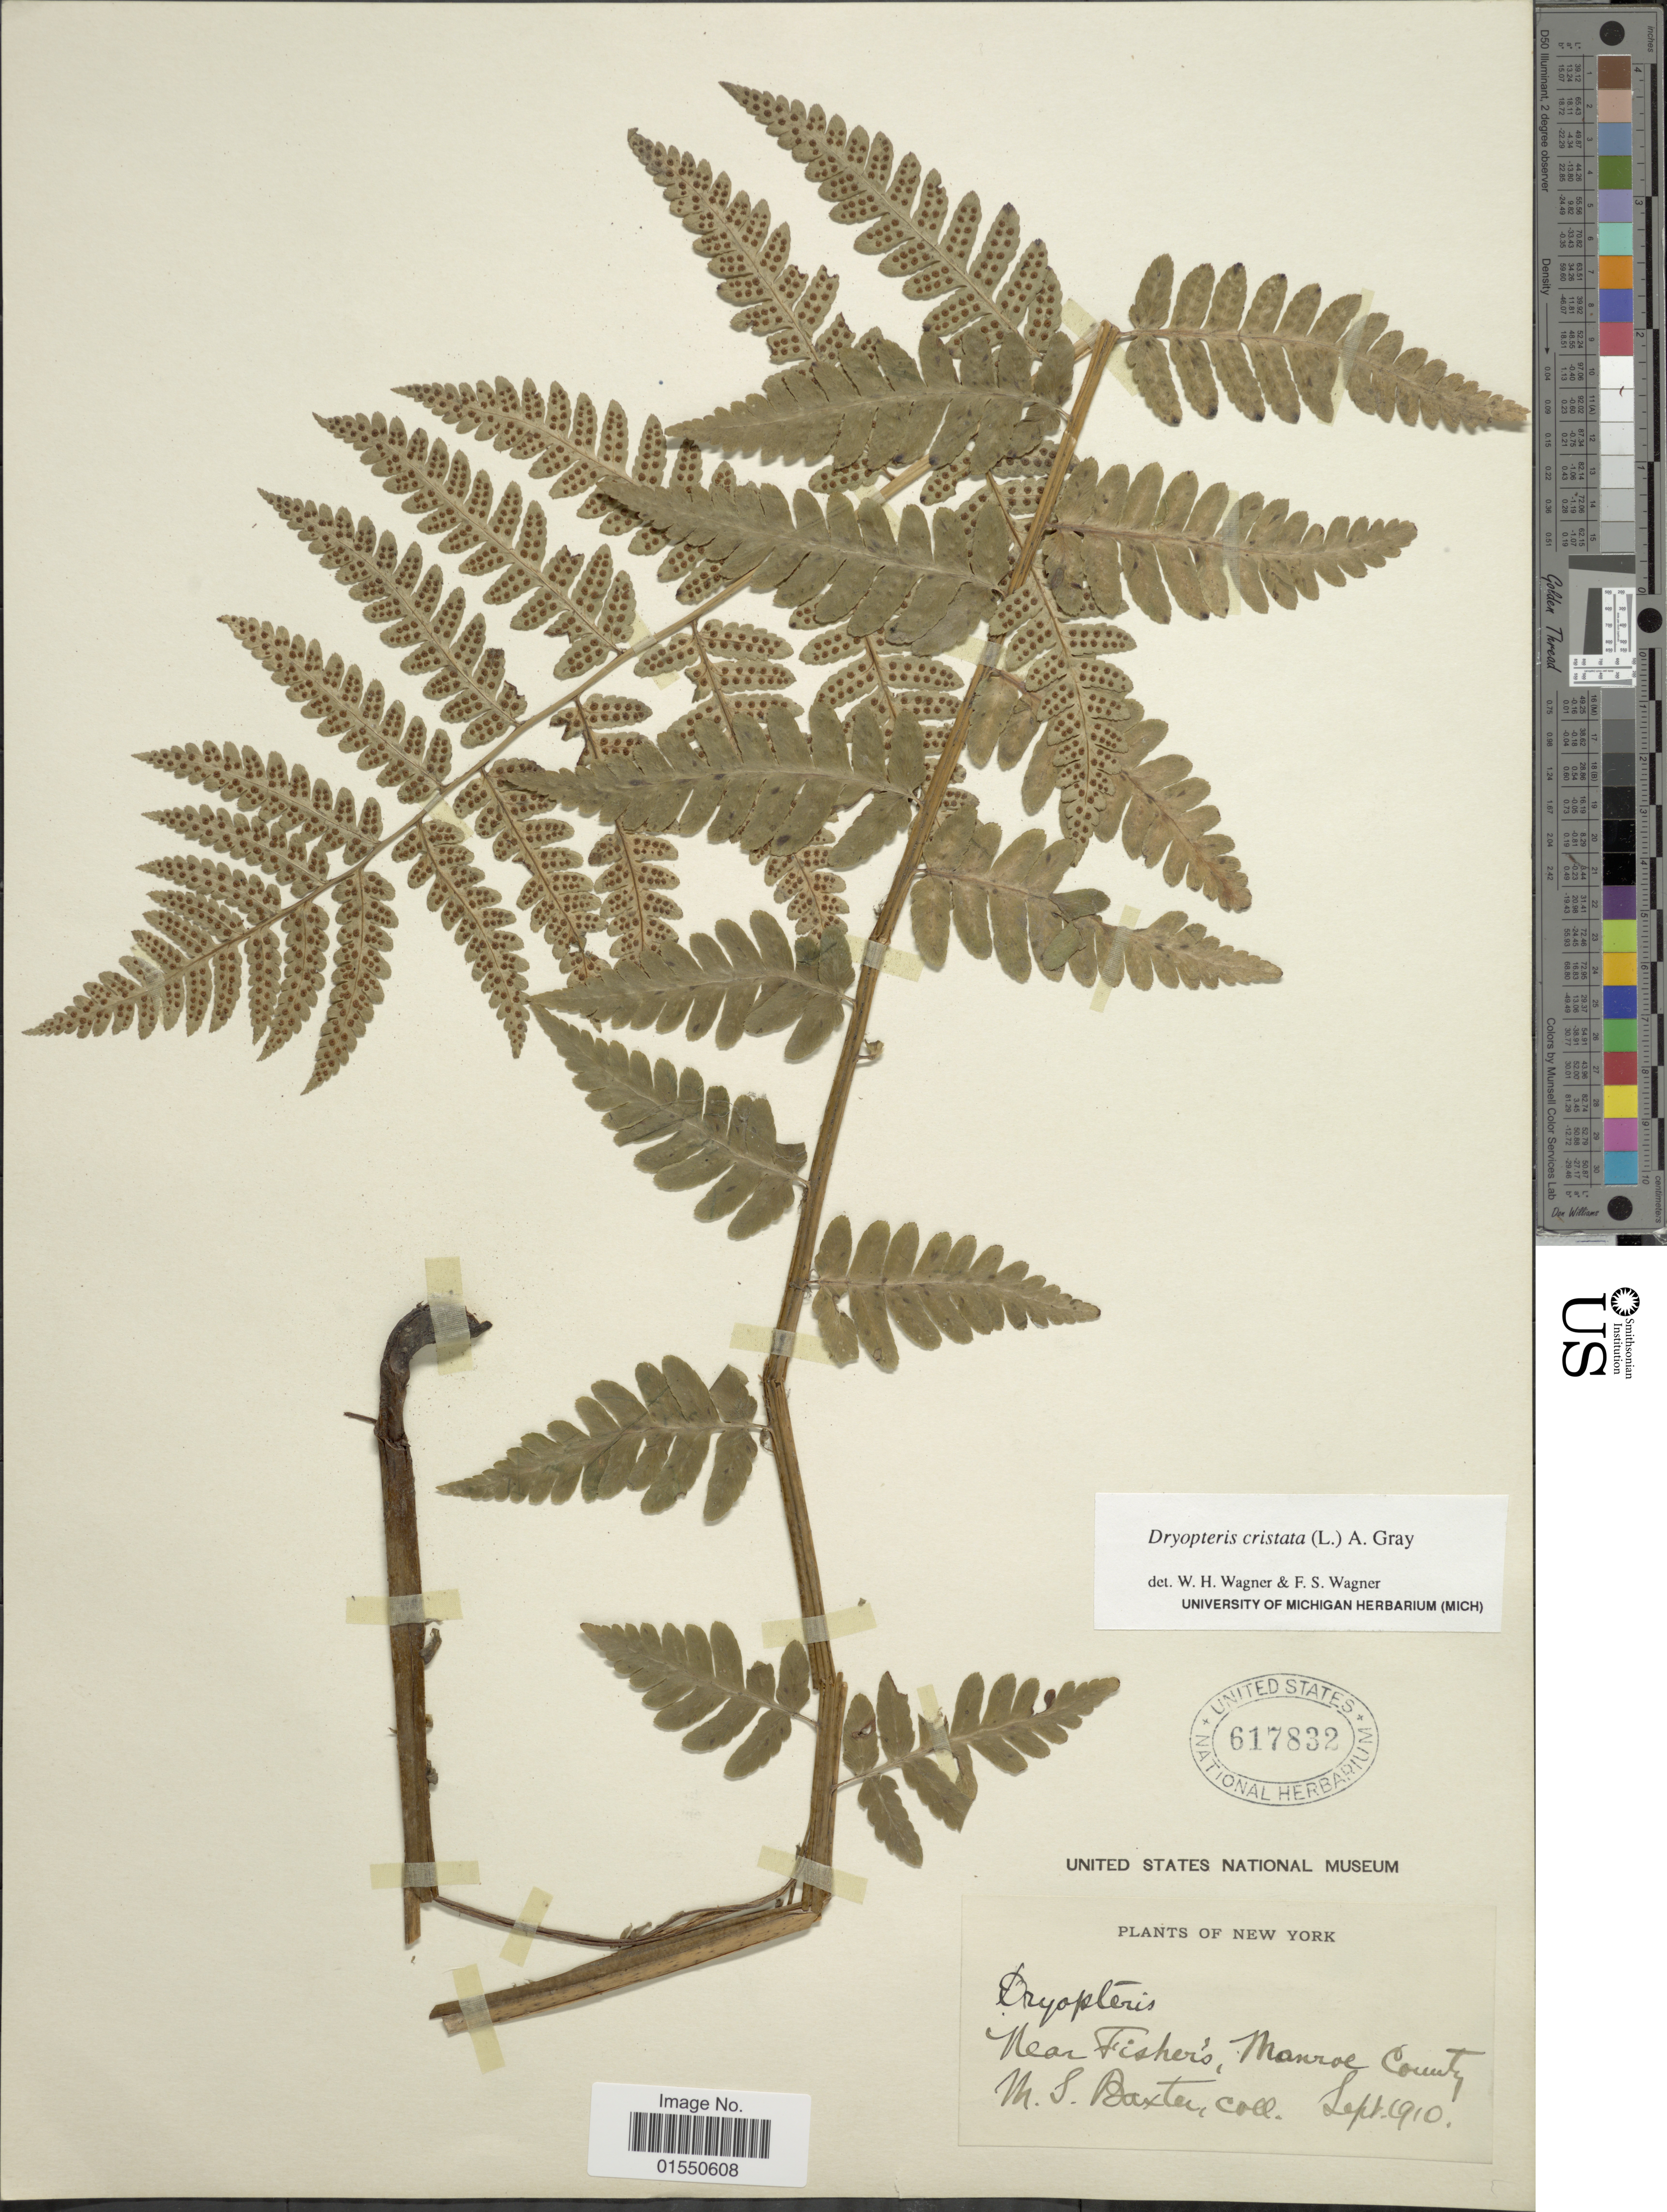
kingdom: Plantae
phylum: Tracheophyta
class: Polypodiopsida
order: Polypodiales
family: Dryopteridaceae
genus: Dryopteris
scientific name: Dryopteris cristata var. spinulosa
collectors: M. Baxter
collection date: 1910-09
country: United States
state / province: New York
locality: Near Fisher's, Monroe County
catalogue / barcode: US 617832